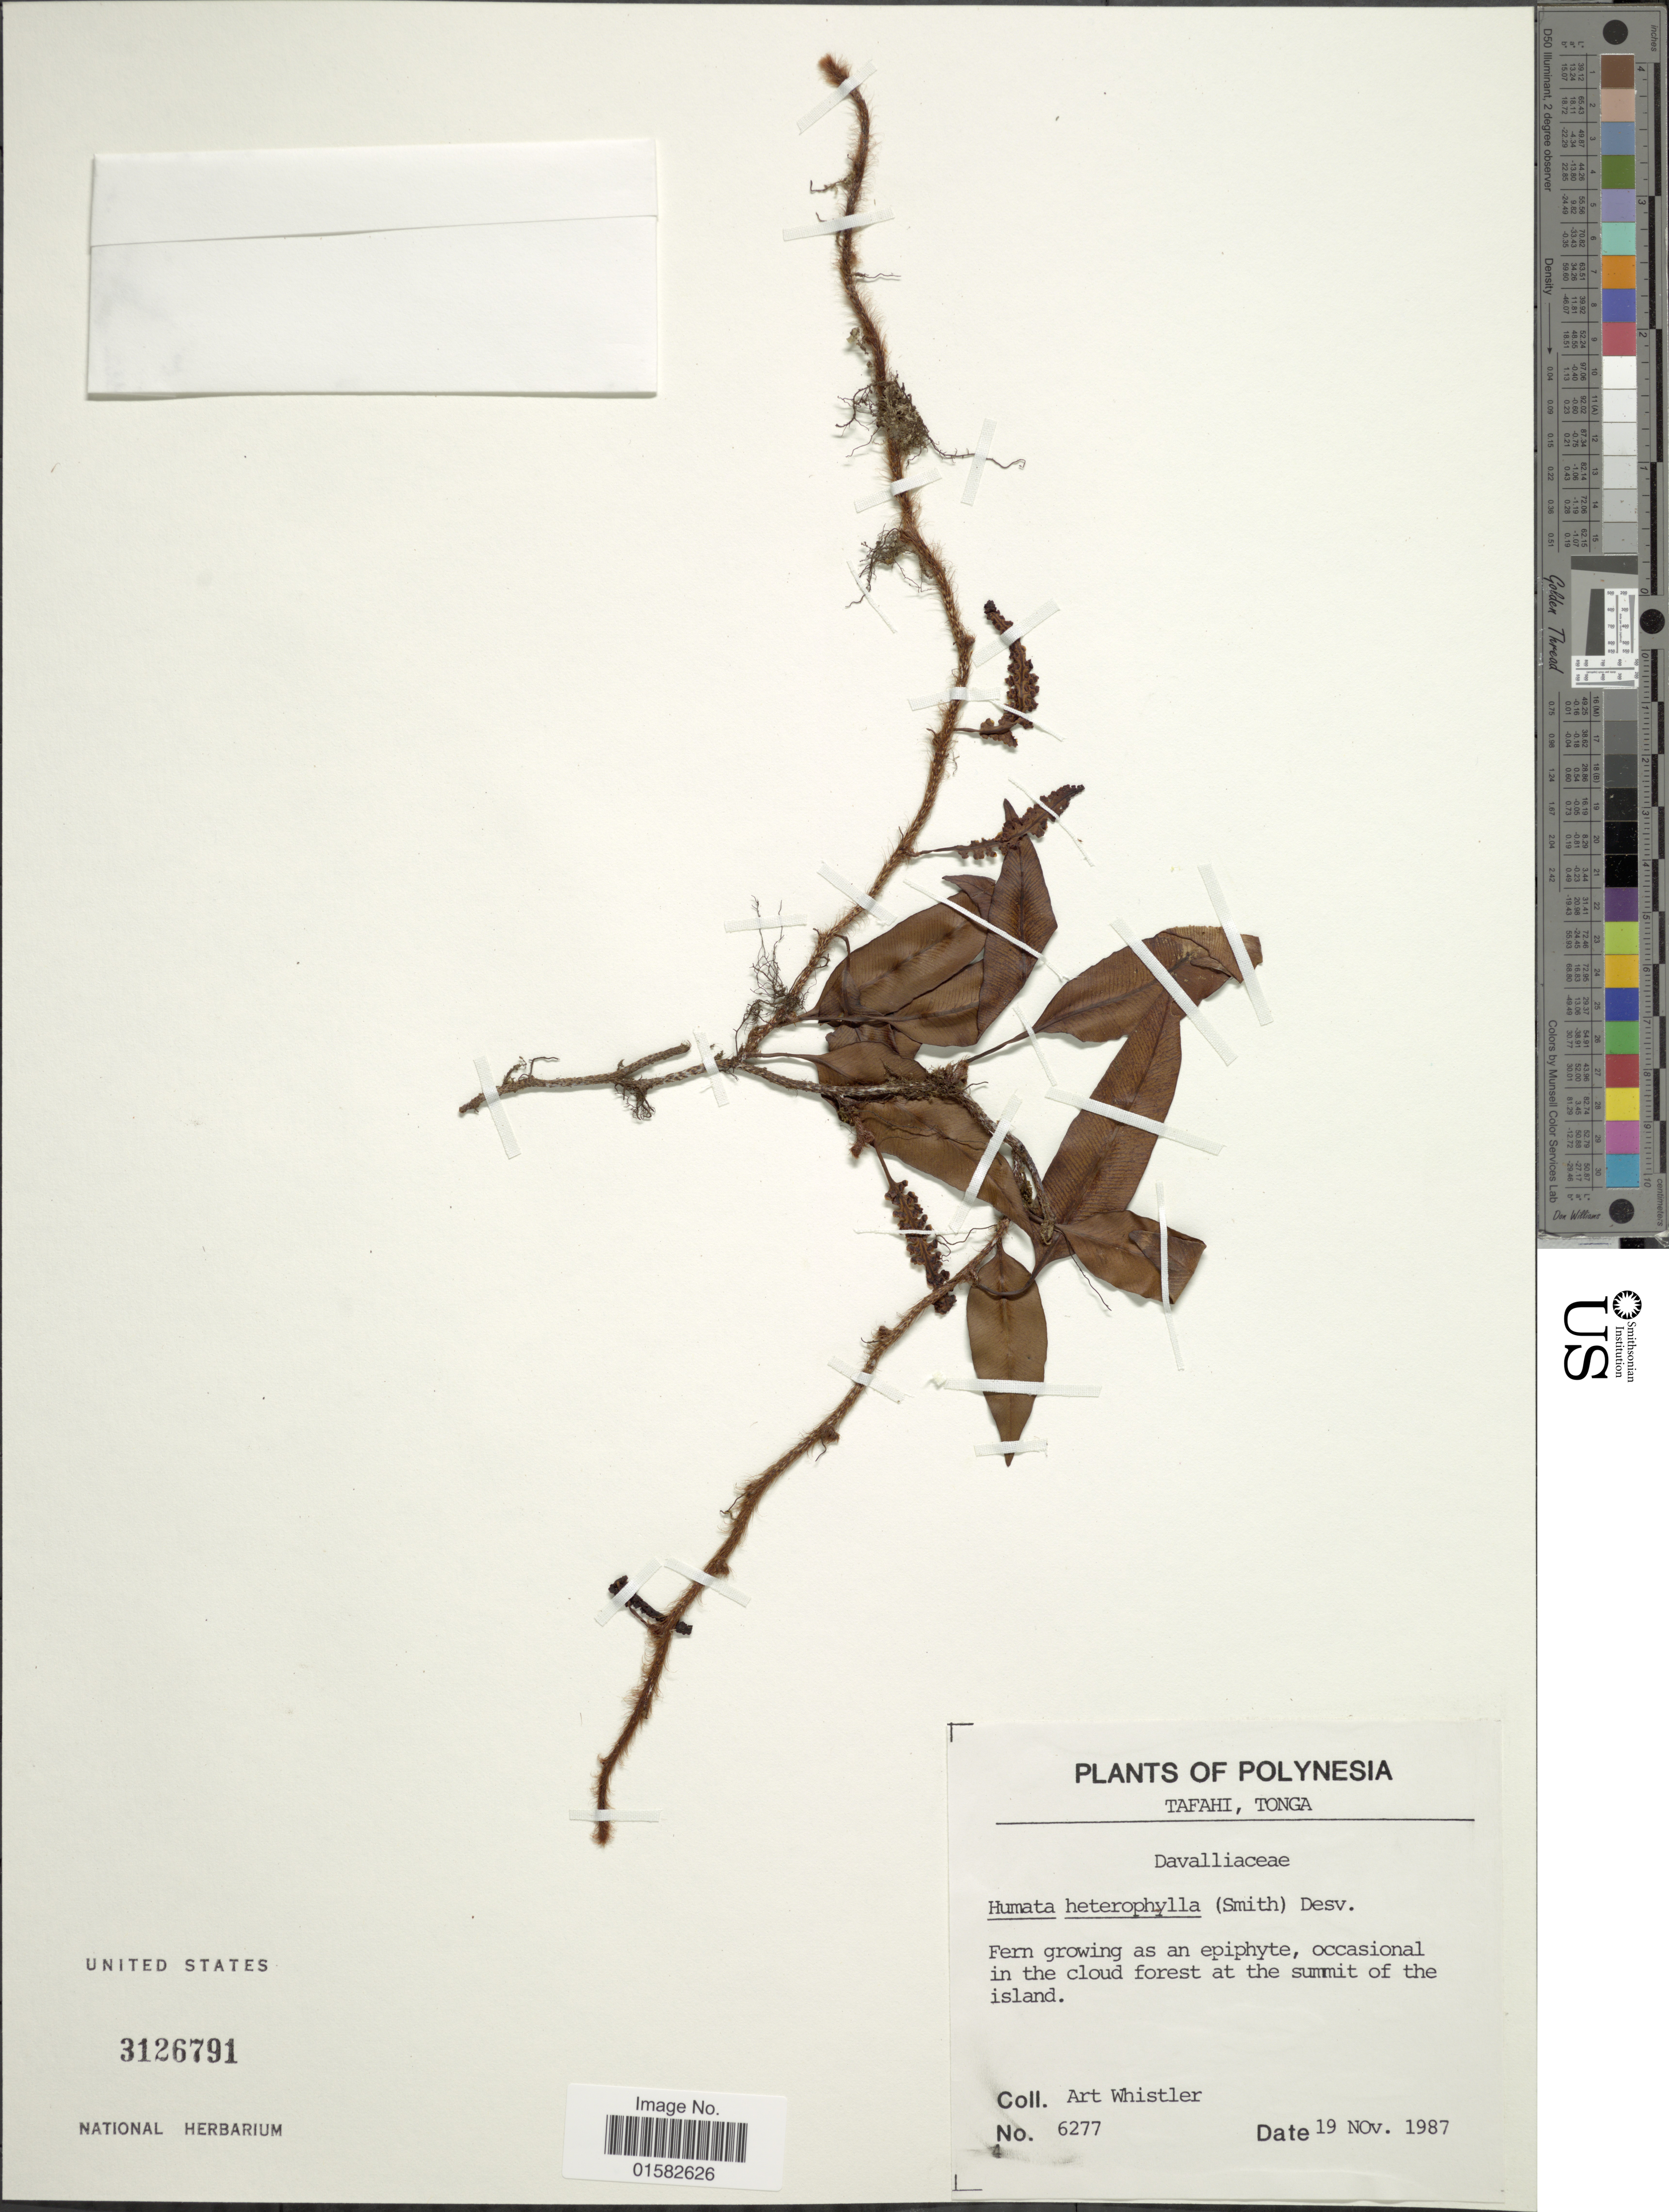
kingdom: Plantae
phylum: Tracheophyta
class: Polypodiopsida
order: Polypodiales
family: Davalliaceae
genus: Humata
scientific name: Humata heterophylla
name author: (Sm.) Desv.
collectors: A. Whistler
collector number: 6277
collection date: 1987-11-19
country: Tonga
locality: Tafahi, Tonga, occasional in the cloud forest at summit of the island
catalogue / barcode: US 3126791